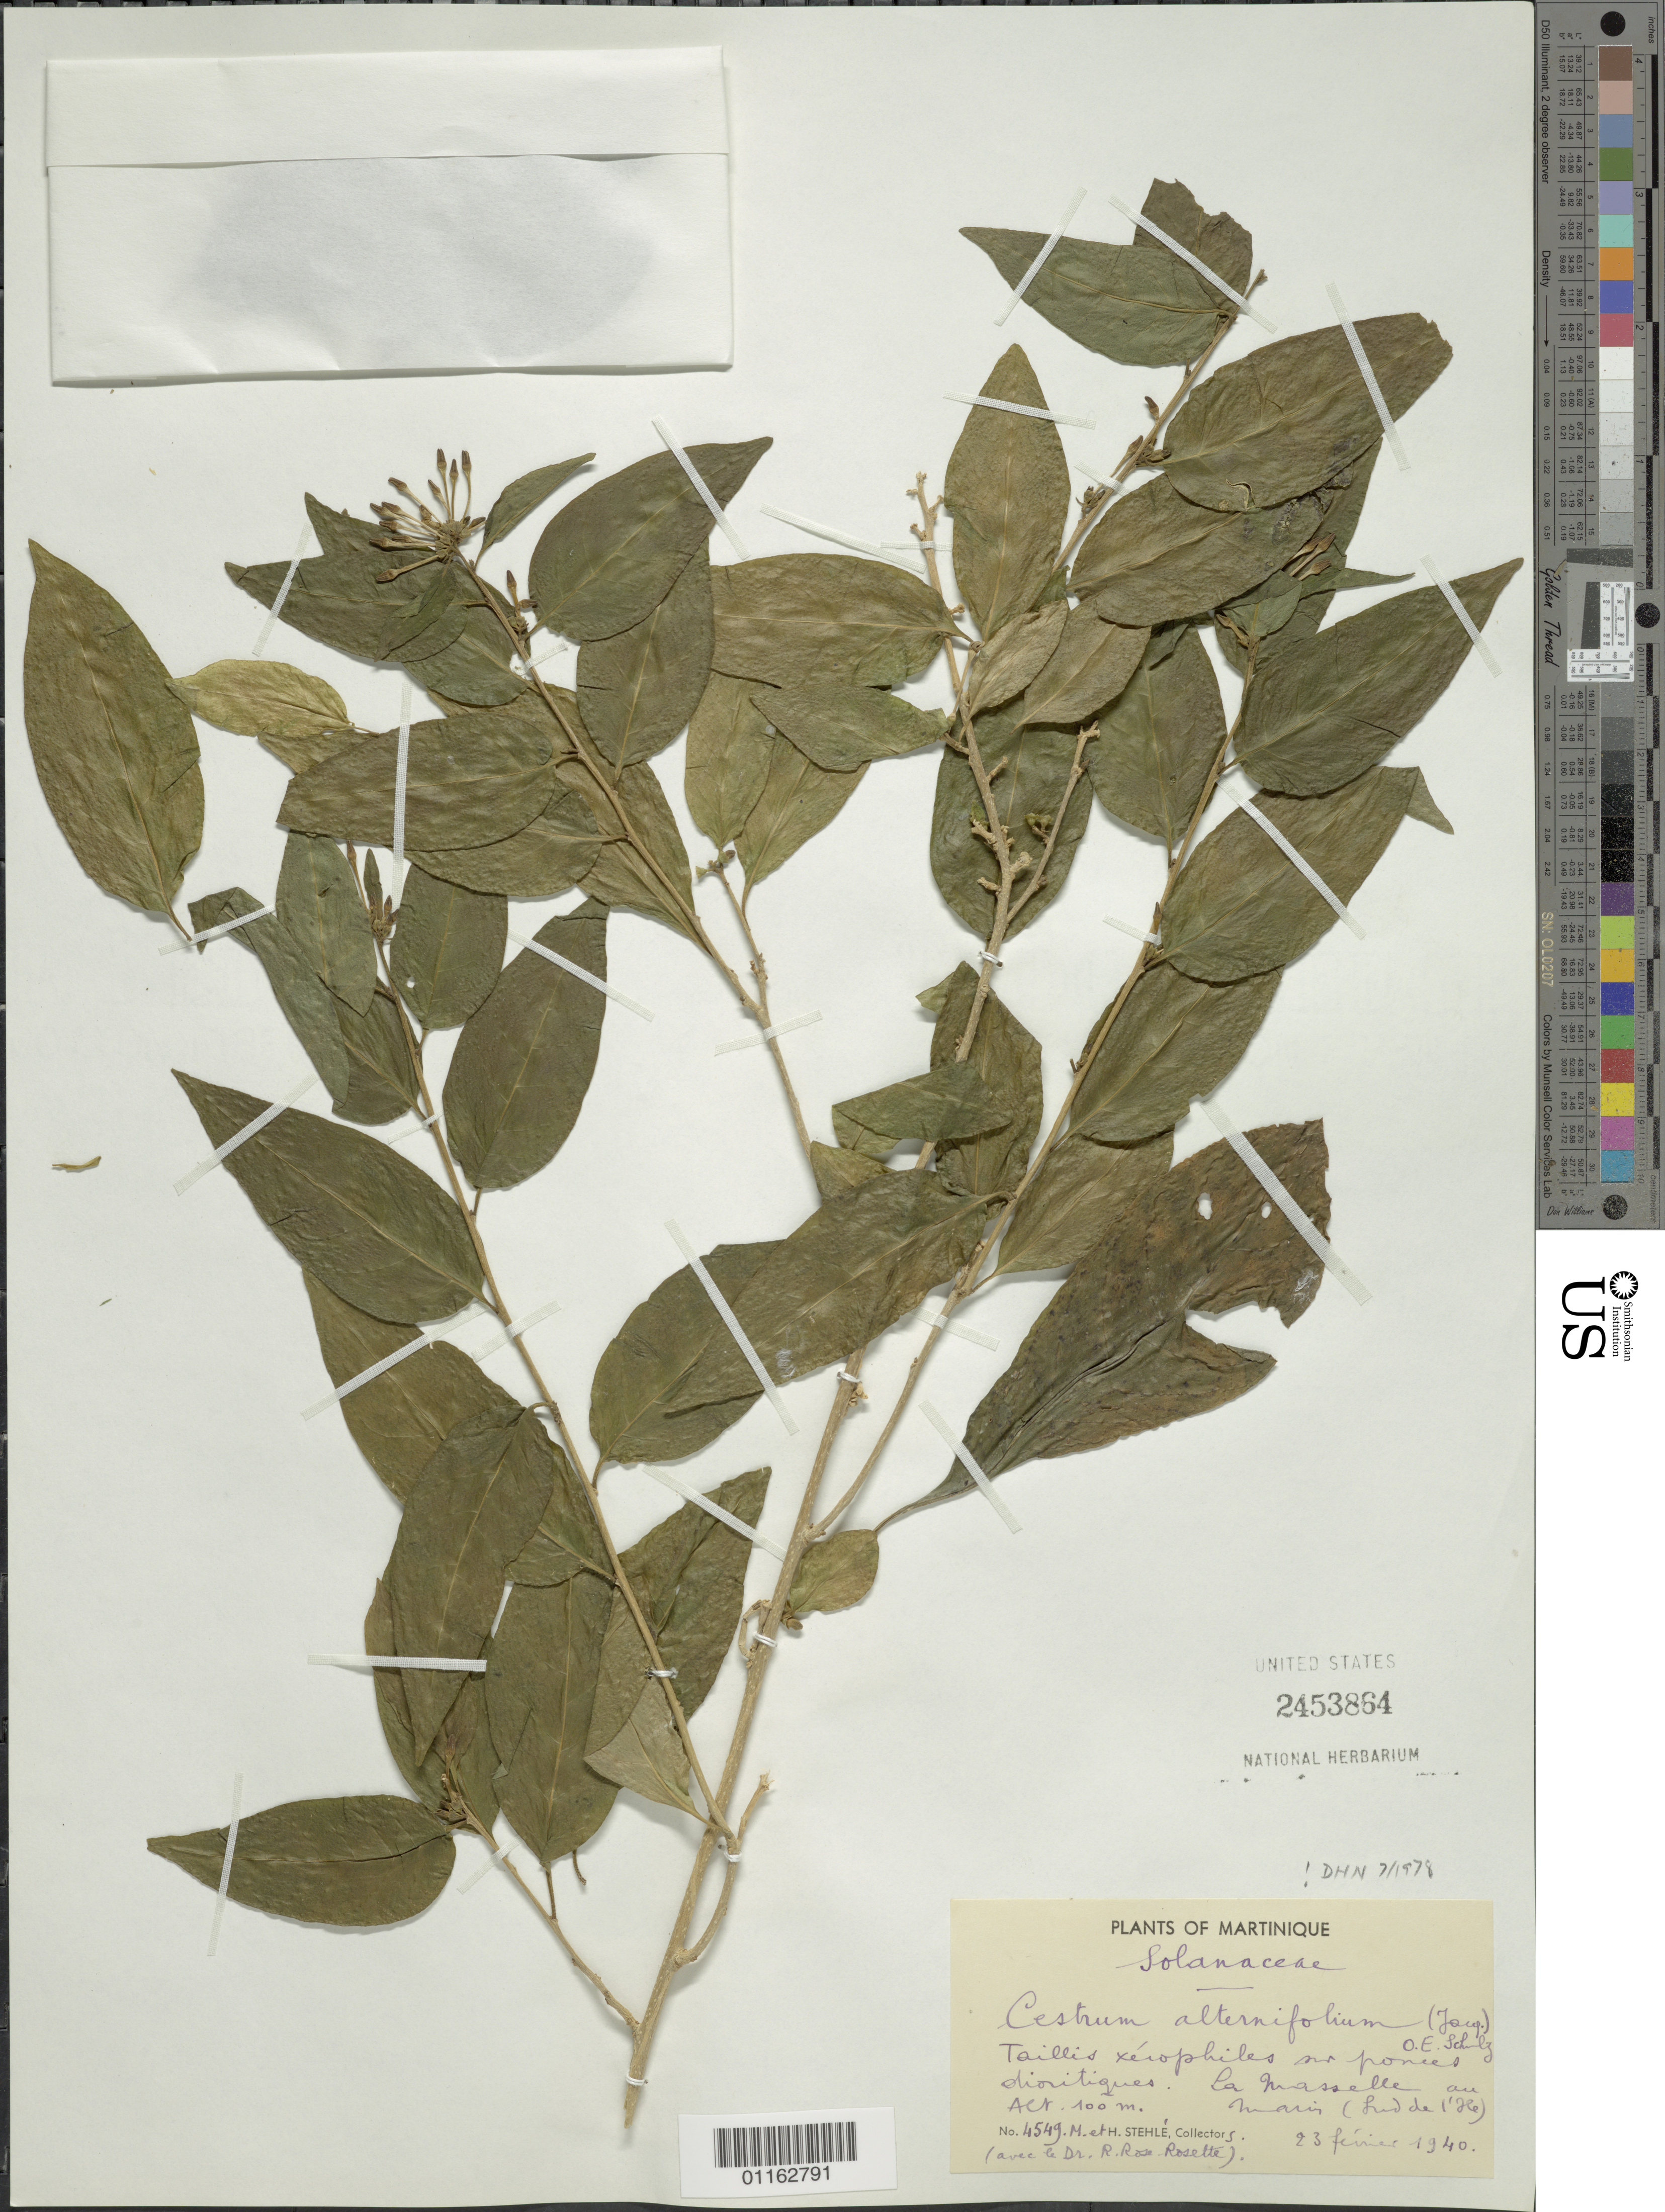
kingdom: Plantae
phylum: Tracheophyta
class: Magnoliopsida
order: Solanales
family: Solanaceae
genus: Cestrum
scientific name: Cestrum alternifolium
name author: (Jacq.) O.E. Schulz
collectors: M. Stehlé & H. Stehlé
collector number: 4549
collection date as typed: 23 Feb 1940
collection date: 1940-02-23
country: Martinique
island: Martinique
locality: La Masselle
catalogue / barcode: US 2453864